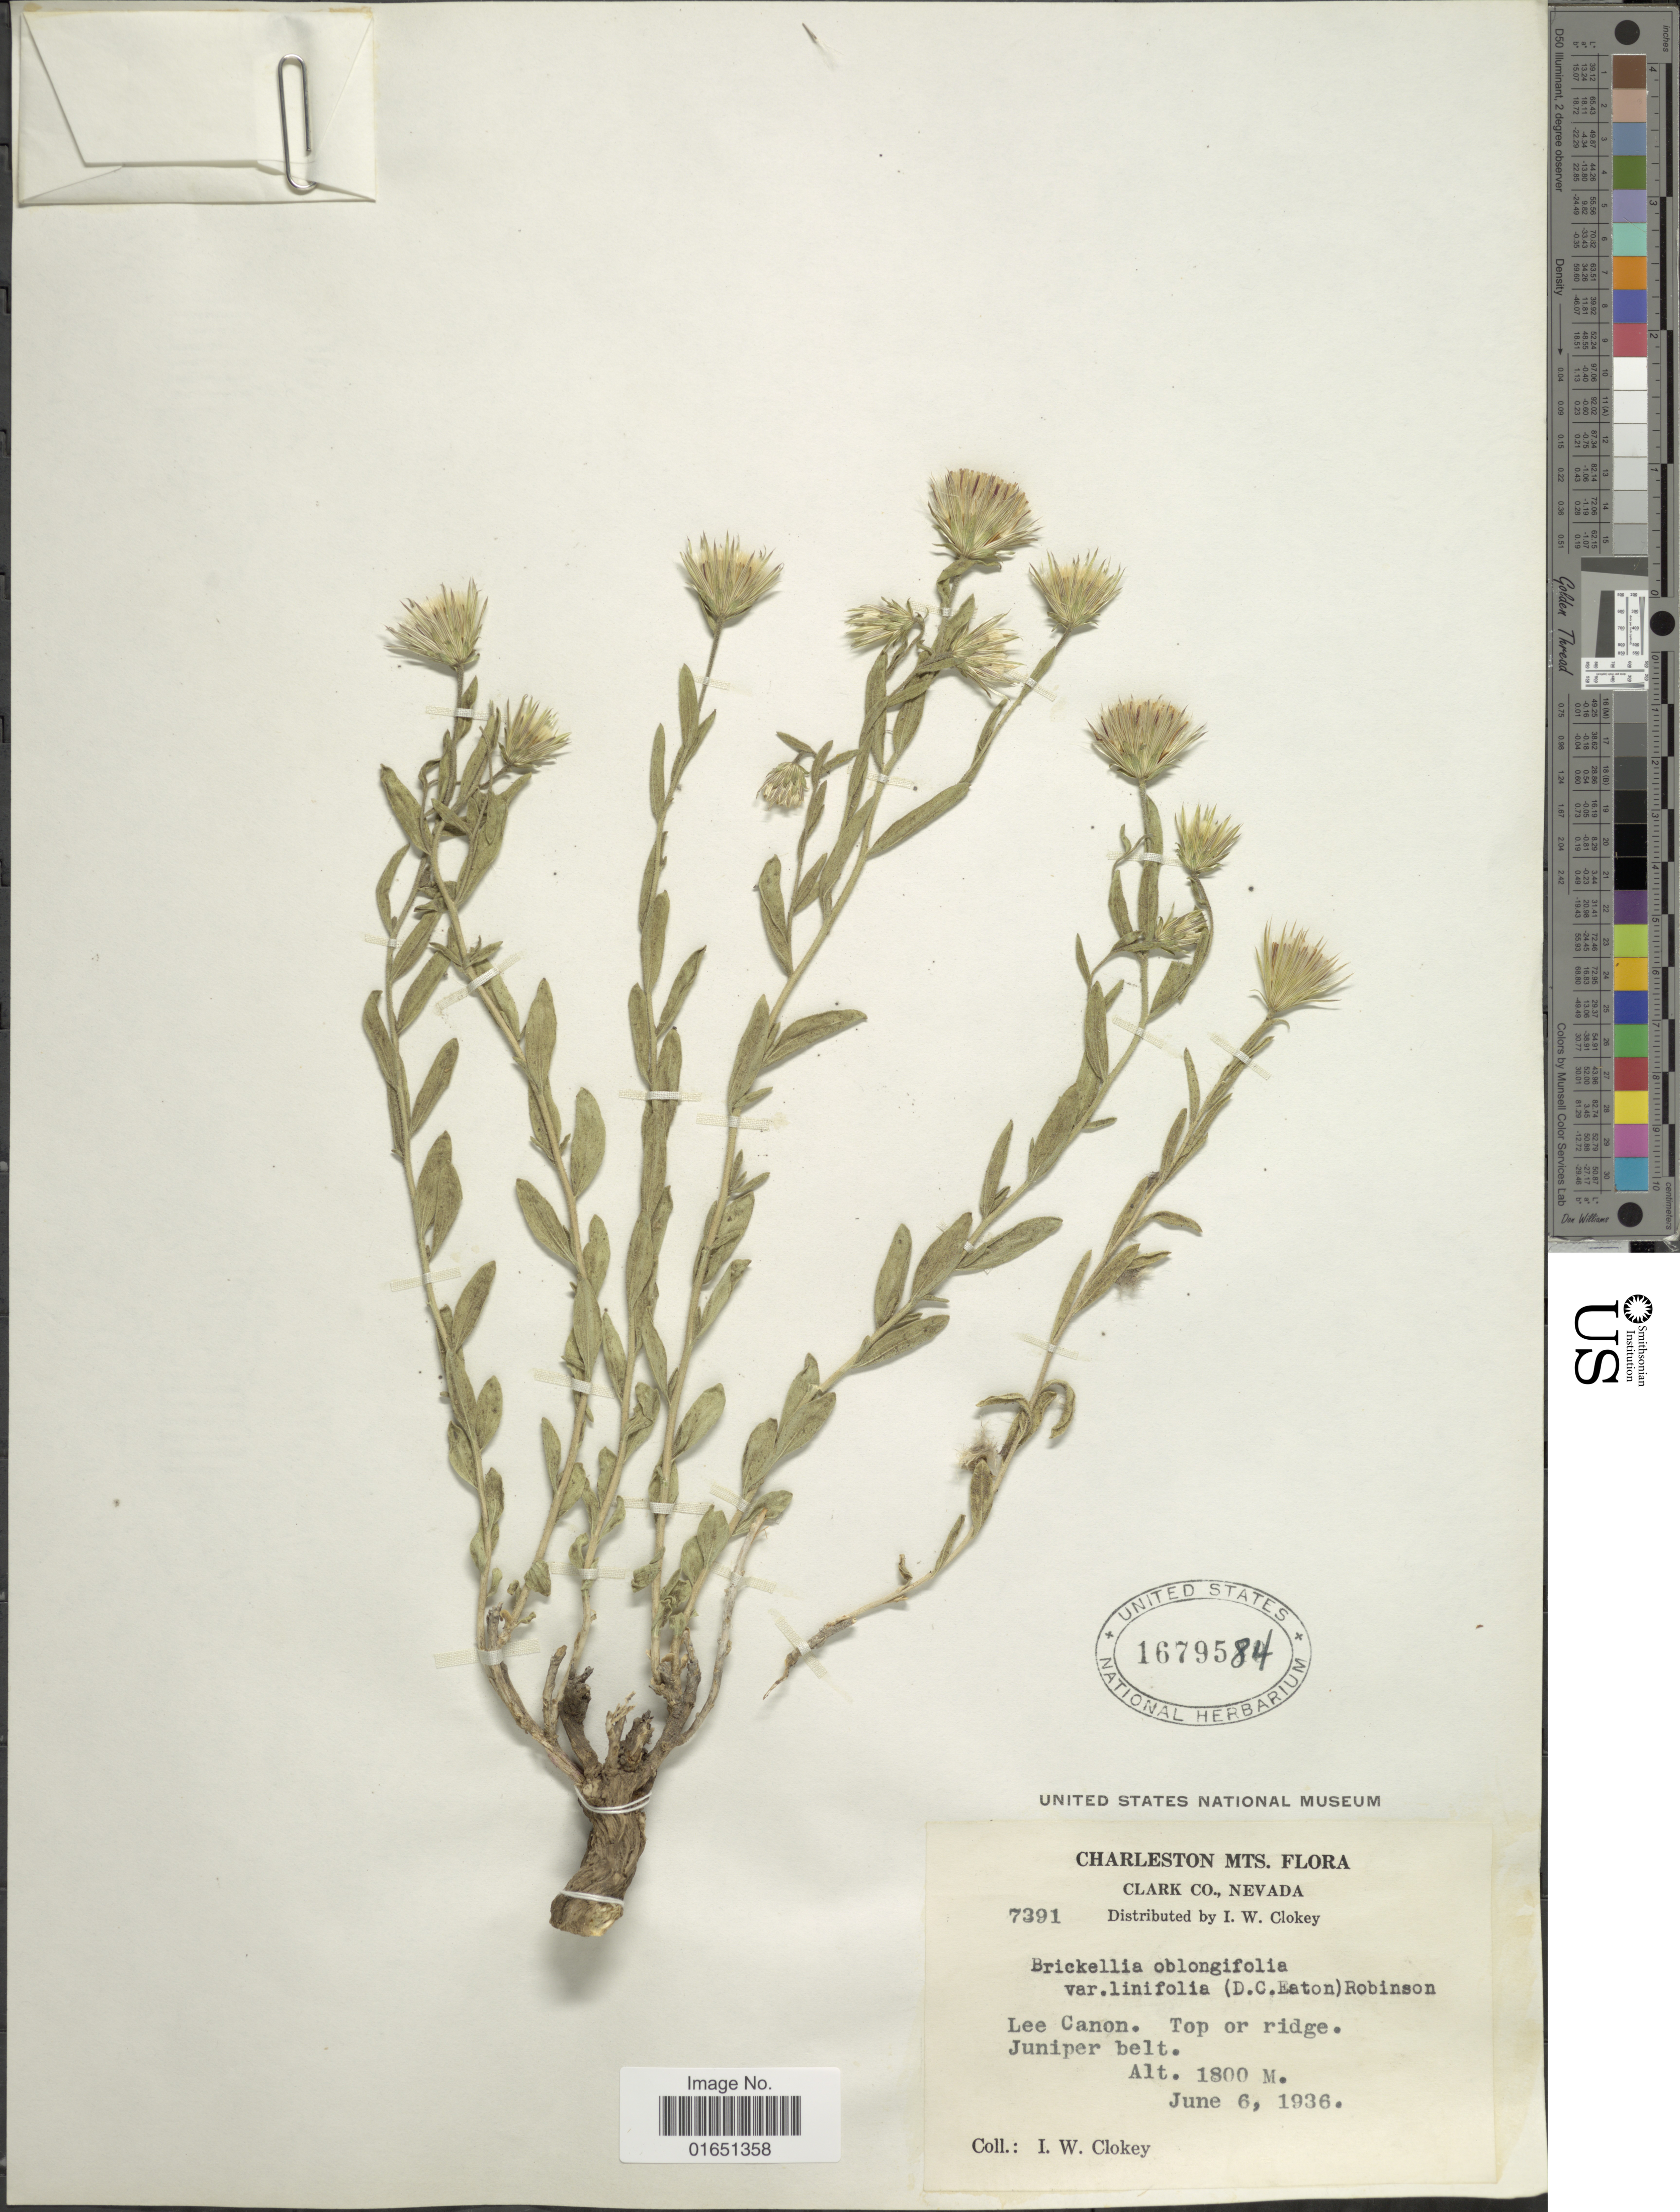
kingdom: Plantae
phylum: Tracheophyta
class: Magnoliopsida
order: Asterales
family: Asteraceae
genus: Brickellia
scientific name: Brickellia oblongifolia var. linifolia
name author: (D.C. Eaton) B.L. Rob.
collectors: I. W. Clokey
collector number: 7391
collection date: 1936-06-06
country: United States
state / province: Nevada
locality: Charleston Mts, Clark Co., Lee Canon. Top or ridge. Juniper belt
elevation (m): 1800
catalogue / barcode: US 1679584